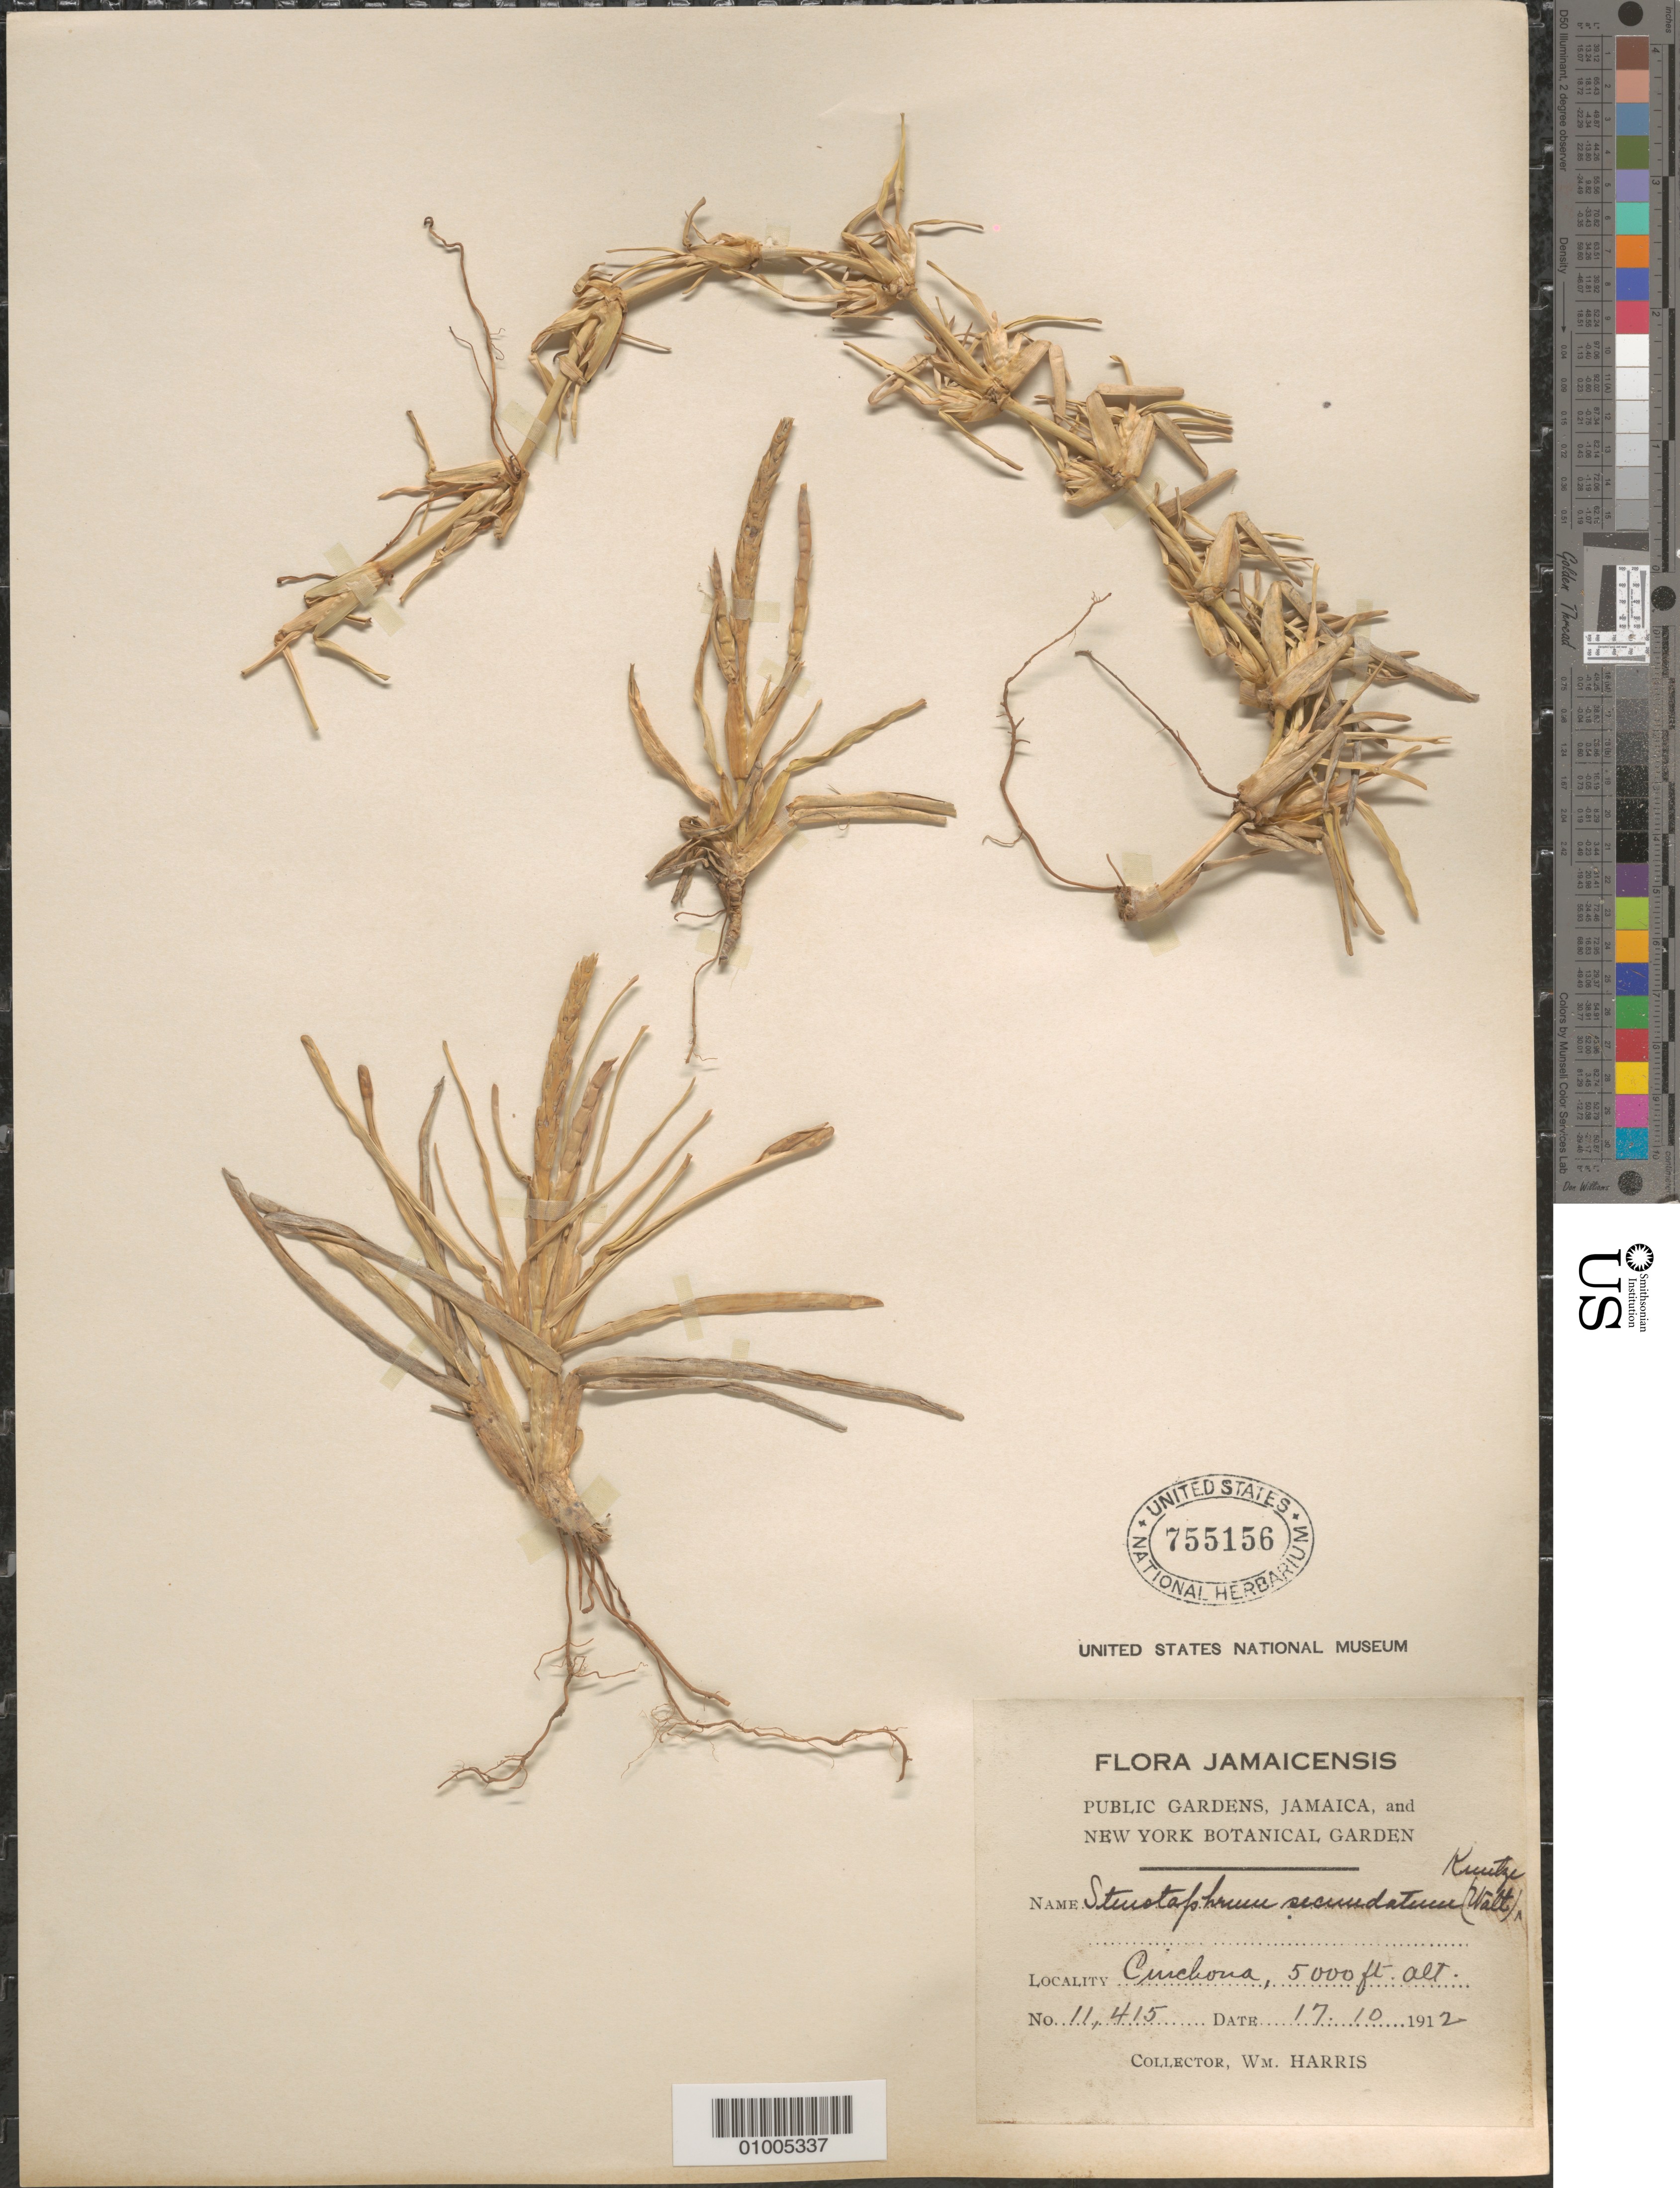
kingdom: Plantae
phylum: Tracheophyta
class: Liliopsida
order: Poales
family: Poaceae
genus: Stenotaphrum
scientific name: Stenotaphrum secundatum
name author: (Walter) Kuntze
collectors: W. H. Harris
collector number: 11415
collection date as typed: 17 Oct 1912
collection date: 1912-10-17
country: Jamaica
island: Jamaica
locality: Cuichona. Public Gardens.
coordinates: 0 N, 0 E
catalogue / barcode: US 755156